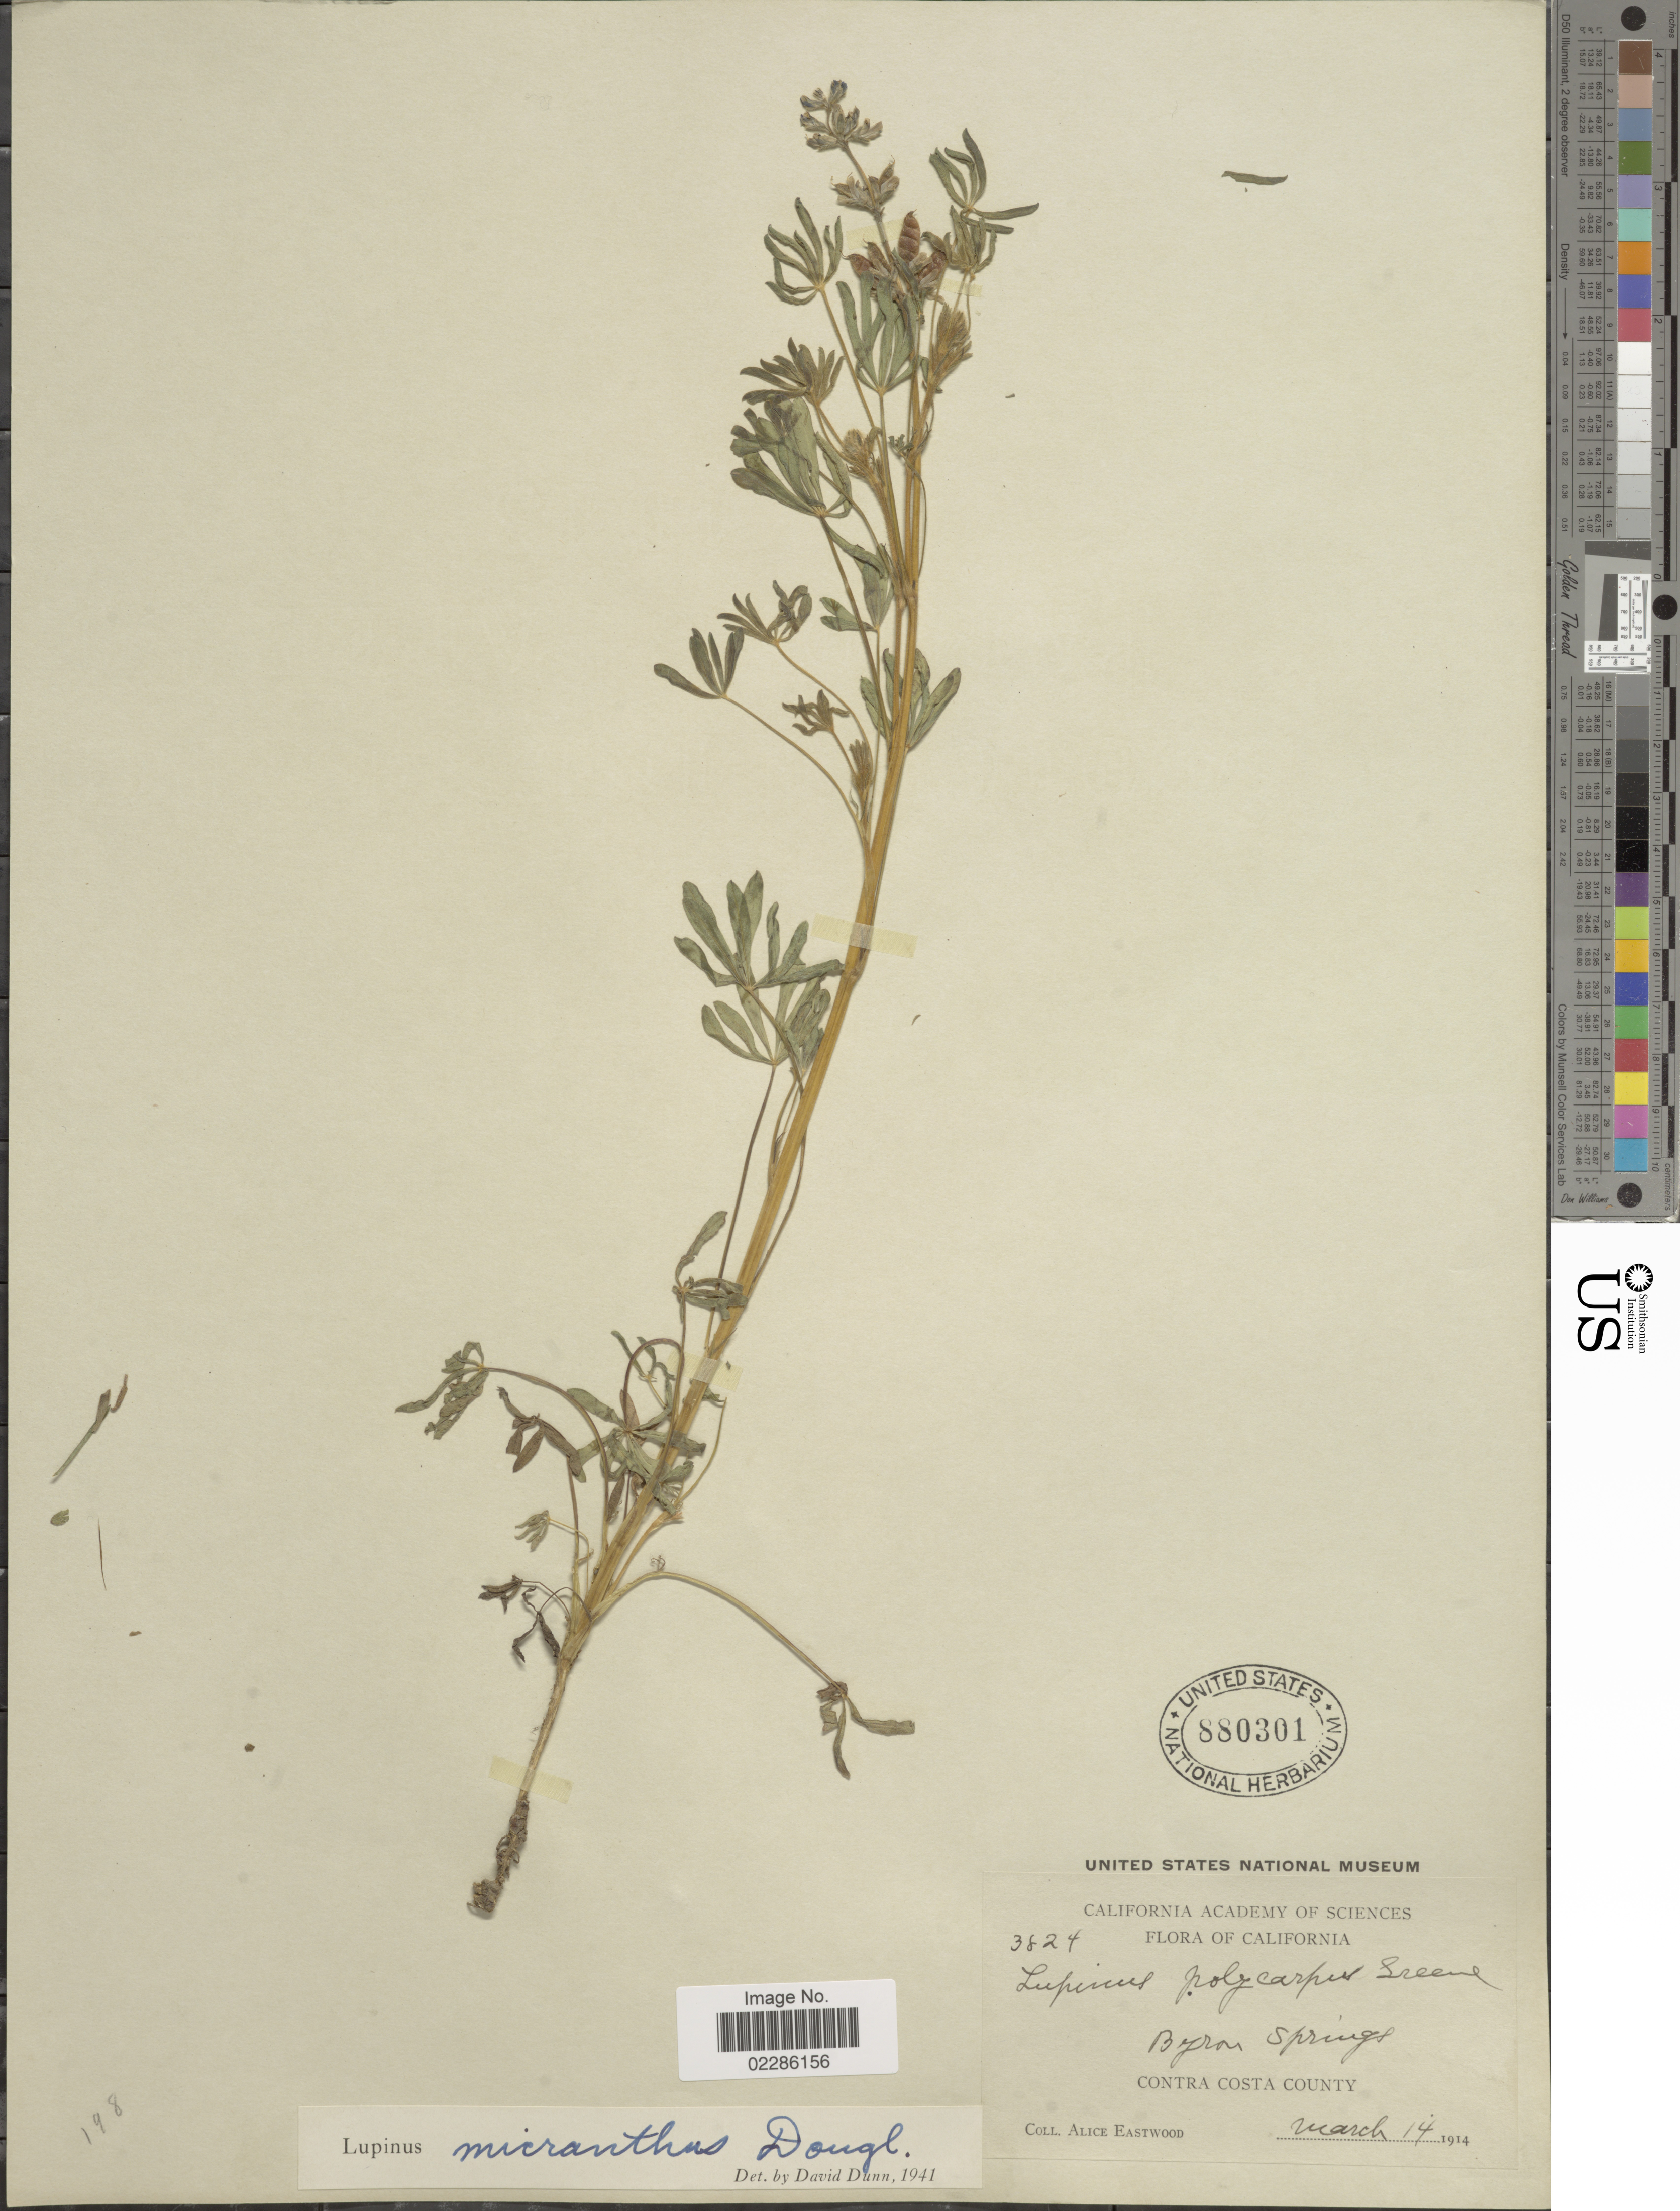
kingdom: Plantae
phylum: Tracheophyta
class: Magnoliopsida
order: Fabales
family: Fabaceae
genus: Lupinus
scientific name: Lupinus micranthus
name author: Douglas ex Lindl.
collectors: A. Eastwood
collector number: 3824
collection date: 1914-03-14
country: United States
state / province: California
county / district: Contra Costa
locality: Byron Springs, Contra Costa County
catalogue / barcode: US 880301